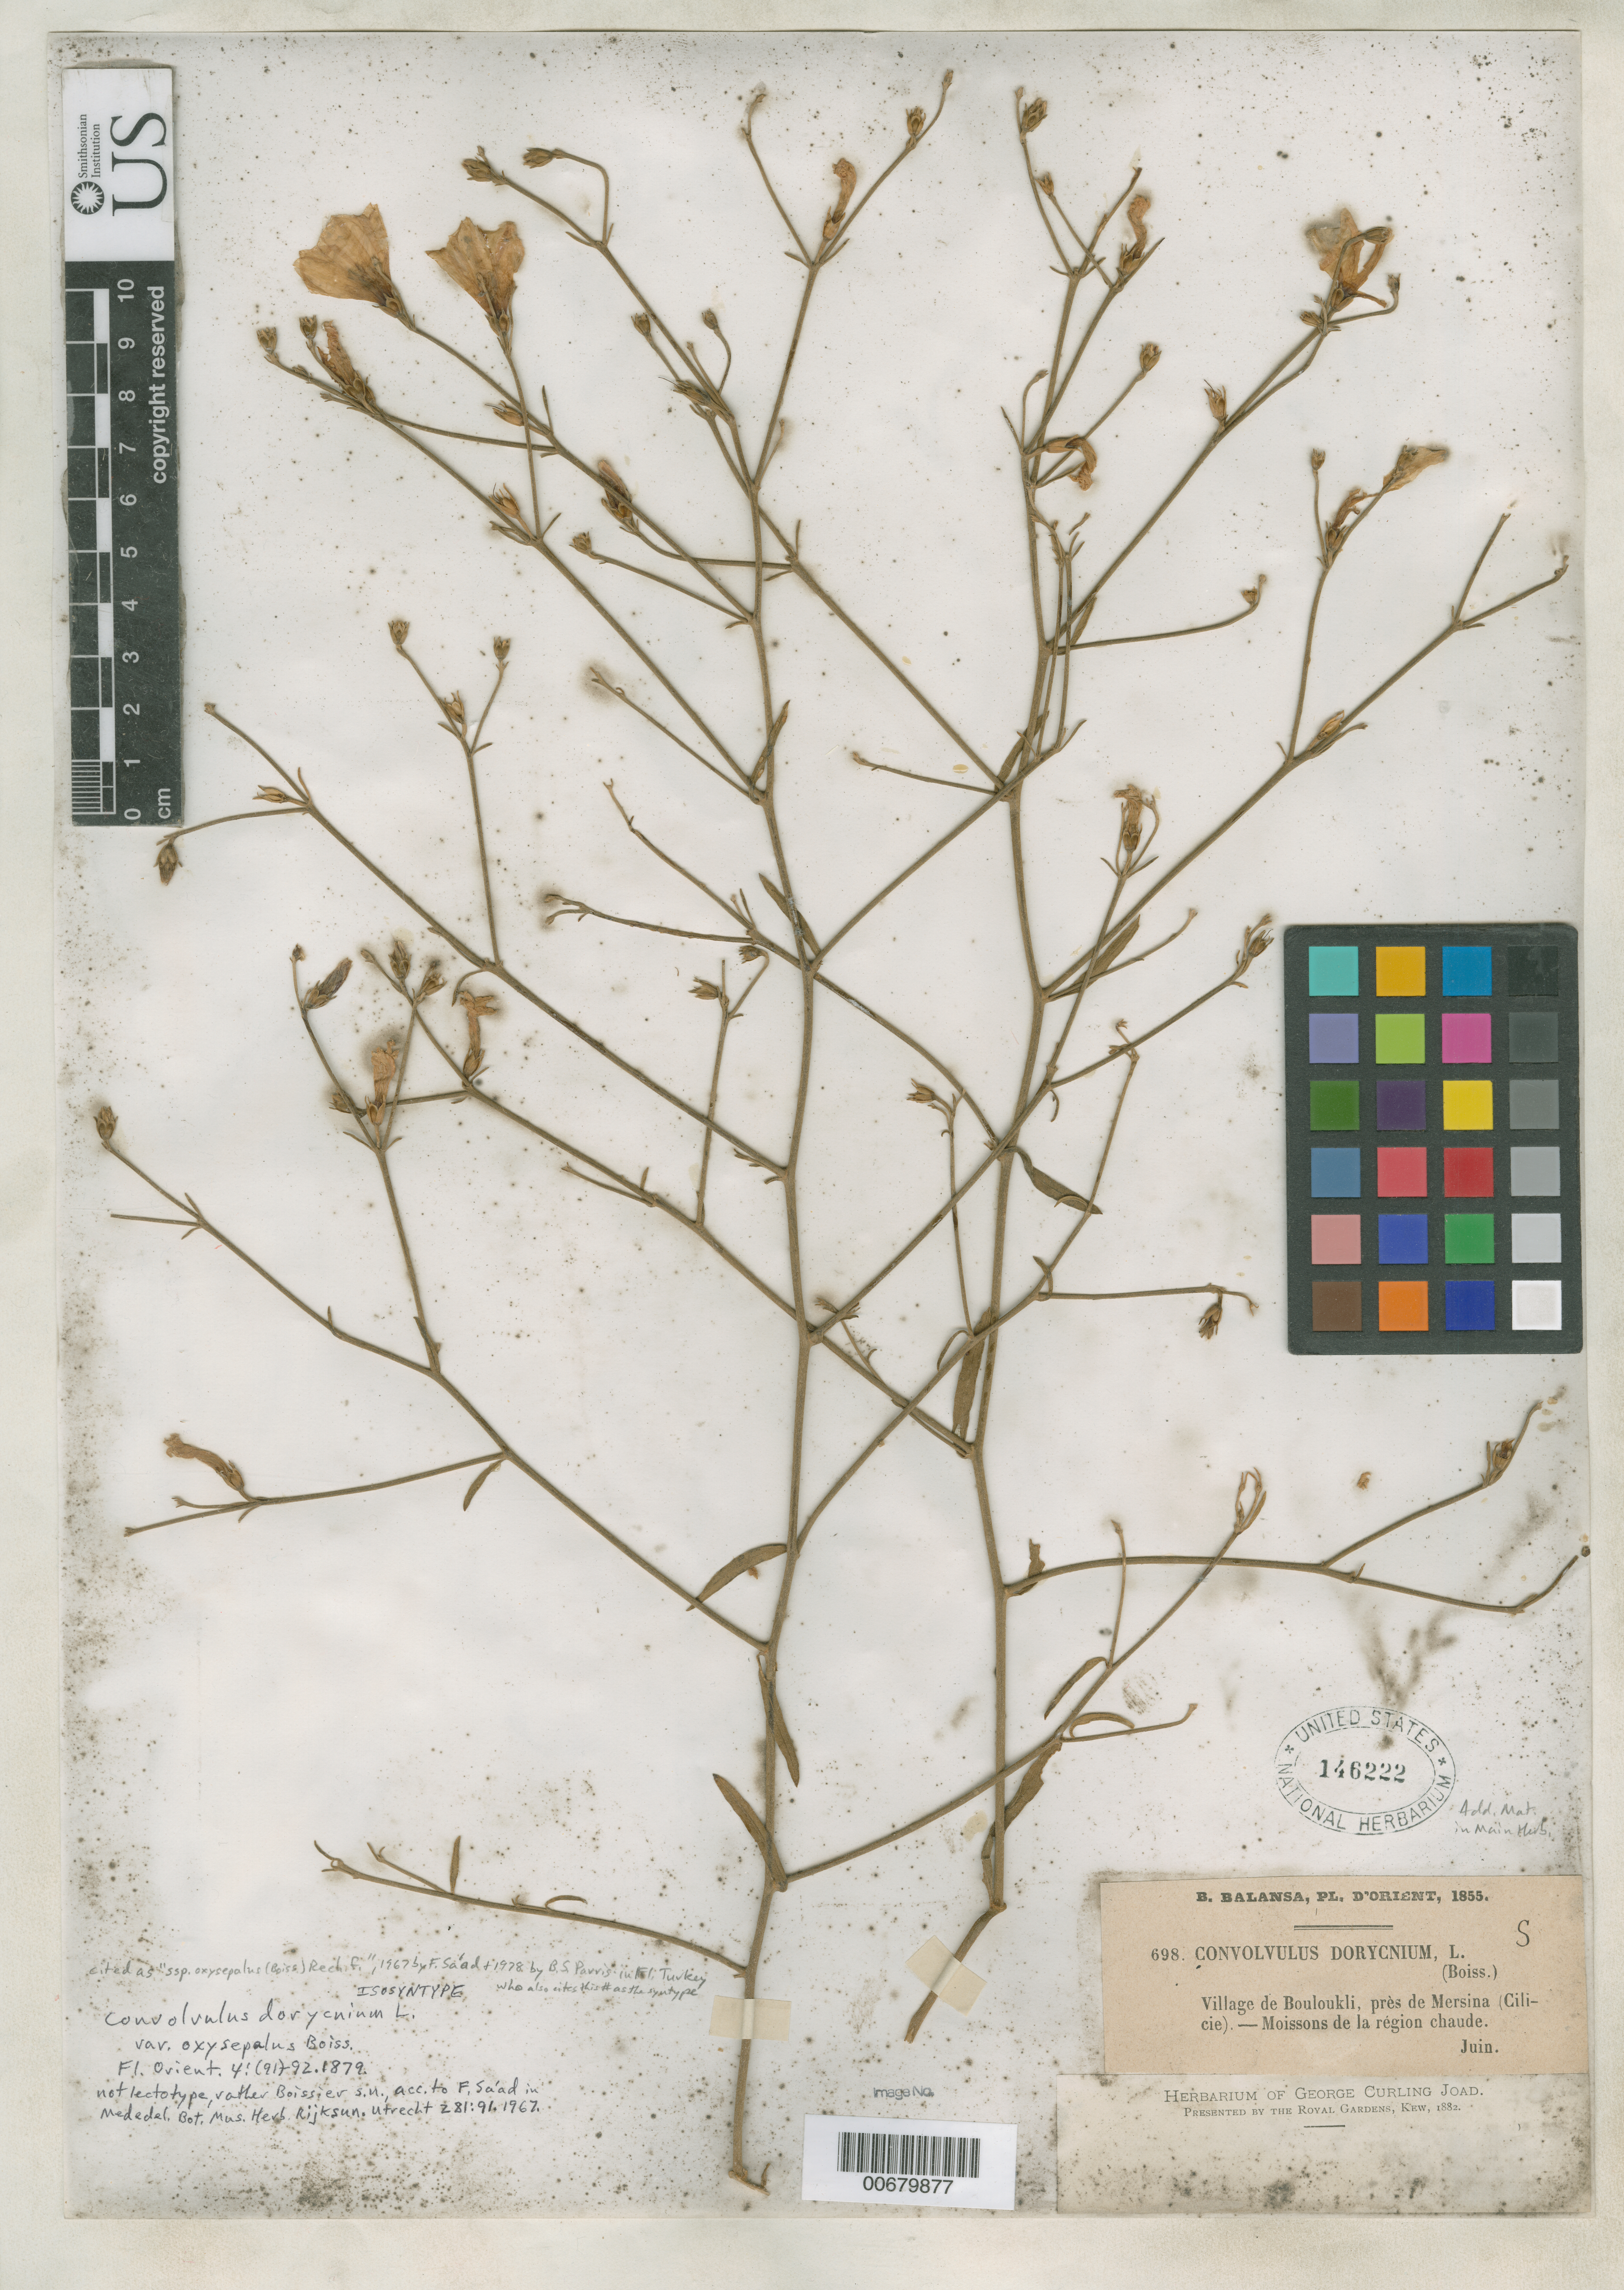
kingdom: Plantae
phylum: Tracheophyta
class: Magnoliopsida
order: Solanales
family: Convolvulaceae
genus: Convolvulus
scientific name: Convolvulus dorycnium var. oxysepalus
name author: Boiss.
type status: Isosyntype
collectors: B. Balansa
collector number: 698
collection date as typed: Jun 1855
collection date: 1855-06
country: Turkey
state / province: Mersin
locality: Village de Boulouki, pres de Mersina (Cilicie).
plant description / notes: Not lectotype, rather Boissier s.n., acc. to F. Sa'ad in Mededel. Bot. Mus. Herb. Rijksun. Utrecht 281:91. 1967.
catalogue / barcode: US 146222